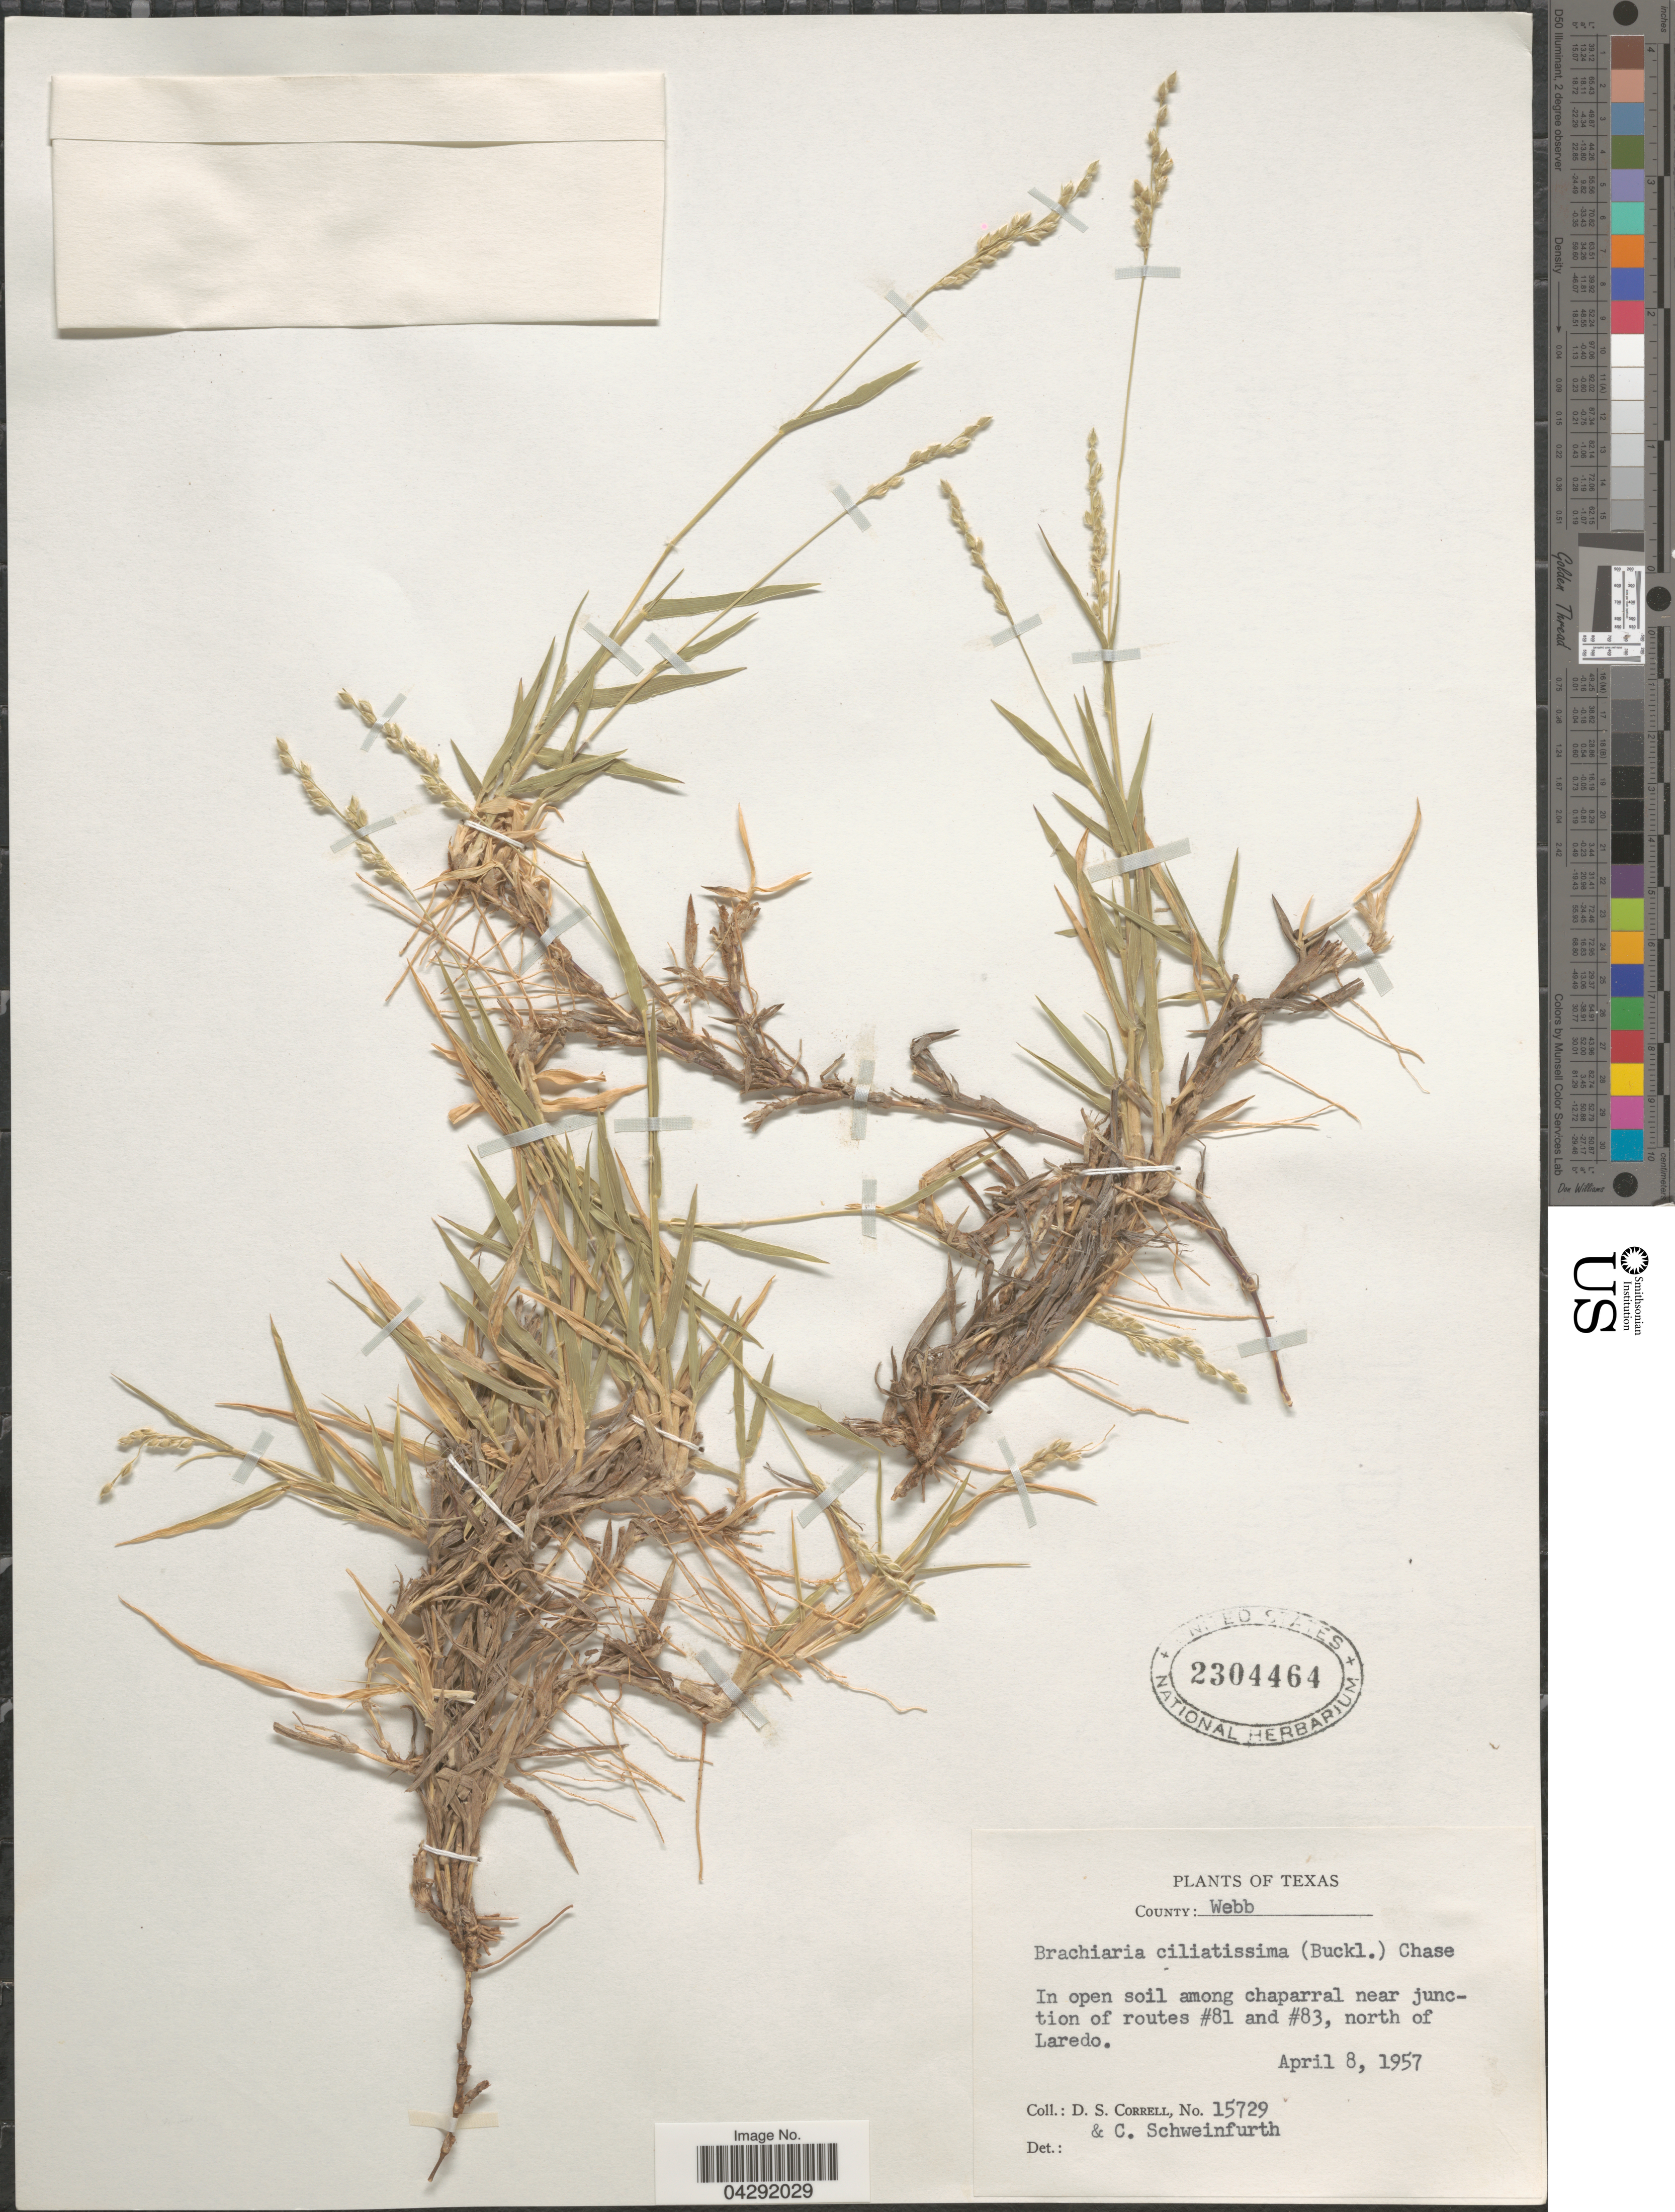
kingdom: Plantae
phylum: Tracheophyta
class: Liliopsida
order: Poales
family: Poaceae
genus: Urochloa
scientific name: Urochloa ciliatissima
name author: (Buckley) R.D. Webster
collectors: D. S. Correll & C. Schweinfurth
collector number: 15729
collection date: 1957-04-08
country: United States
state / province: Texas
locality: County: Webb. In open soil among chaparral near junction of routes #81 and #83, north of Laredo.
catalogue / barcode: US 2304464